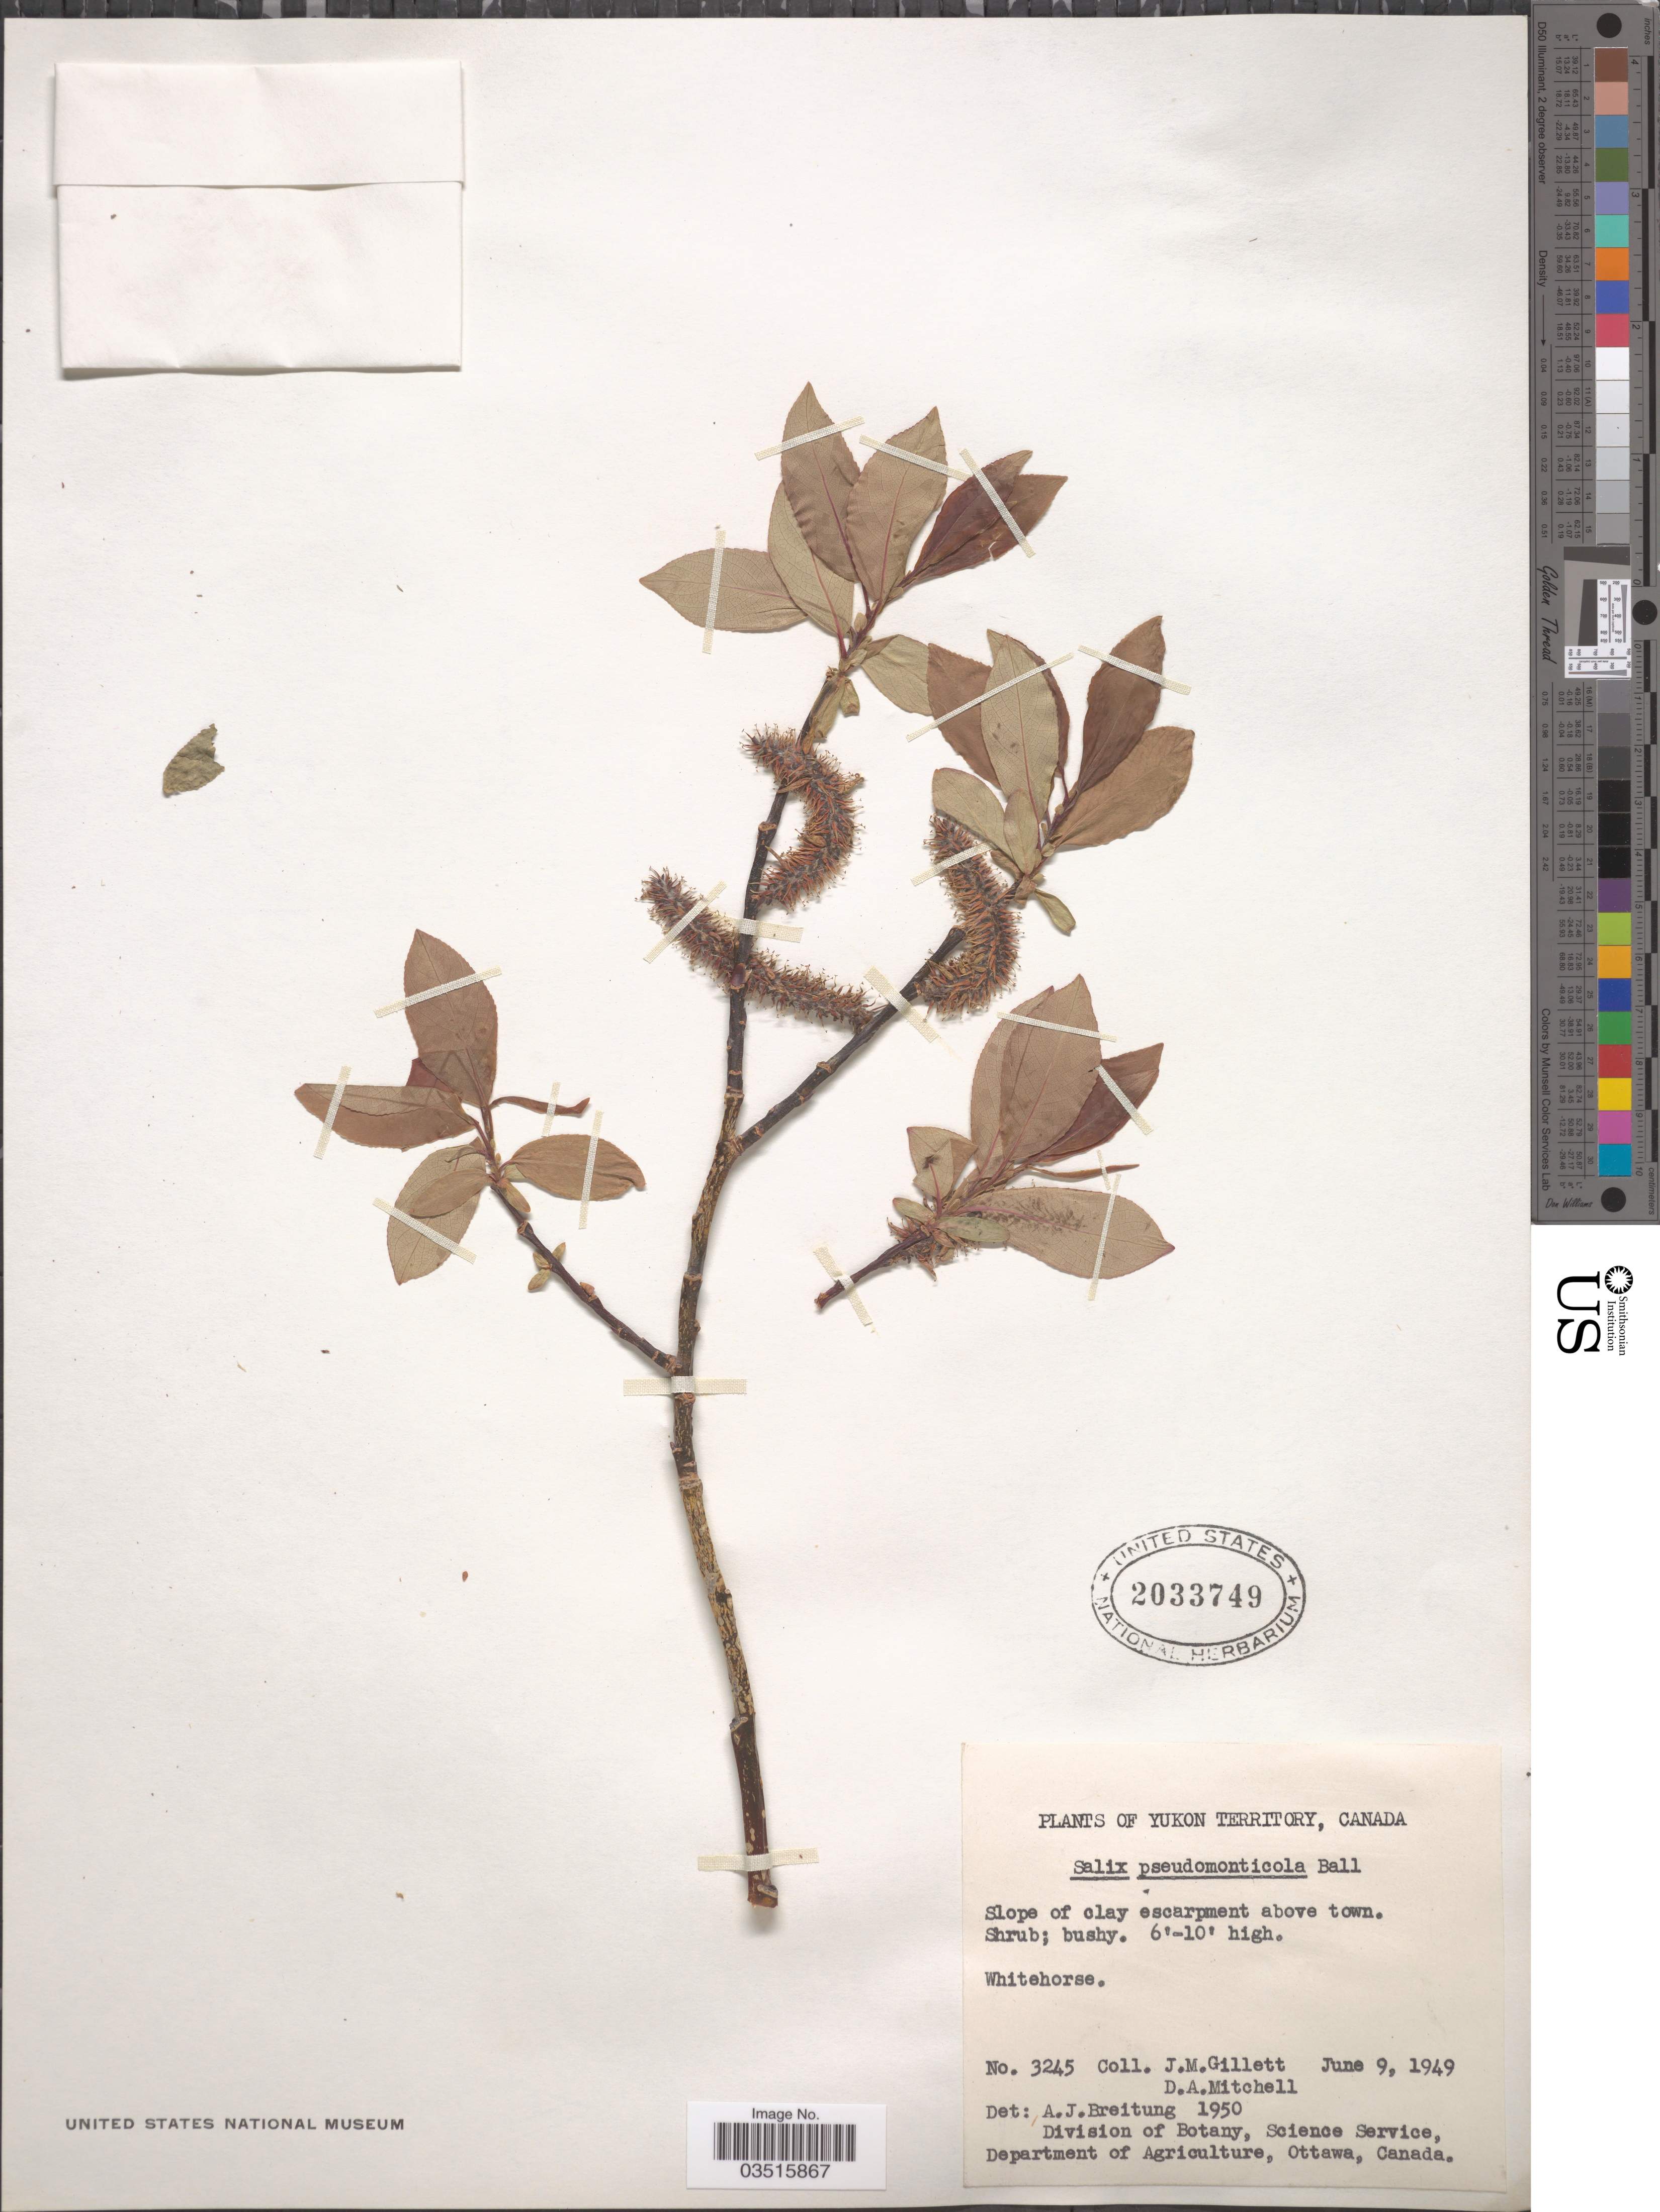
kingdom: Plantae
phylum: Tracheophyta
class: Magnoliopsida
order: Malpighiales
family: Salicaceae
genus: Salix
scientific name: Salix monticola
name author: Bebb.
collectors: J. M. Gillett & D. Mitchell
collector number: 3245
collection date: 1949-06-09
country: Canada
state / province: Yukon Territory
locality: Whitehorse.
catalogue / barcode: US 2033749